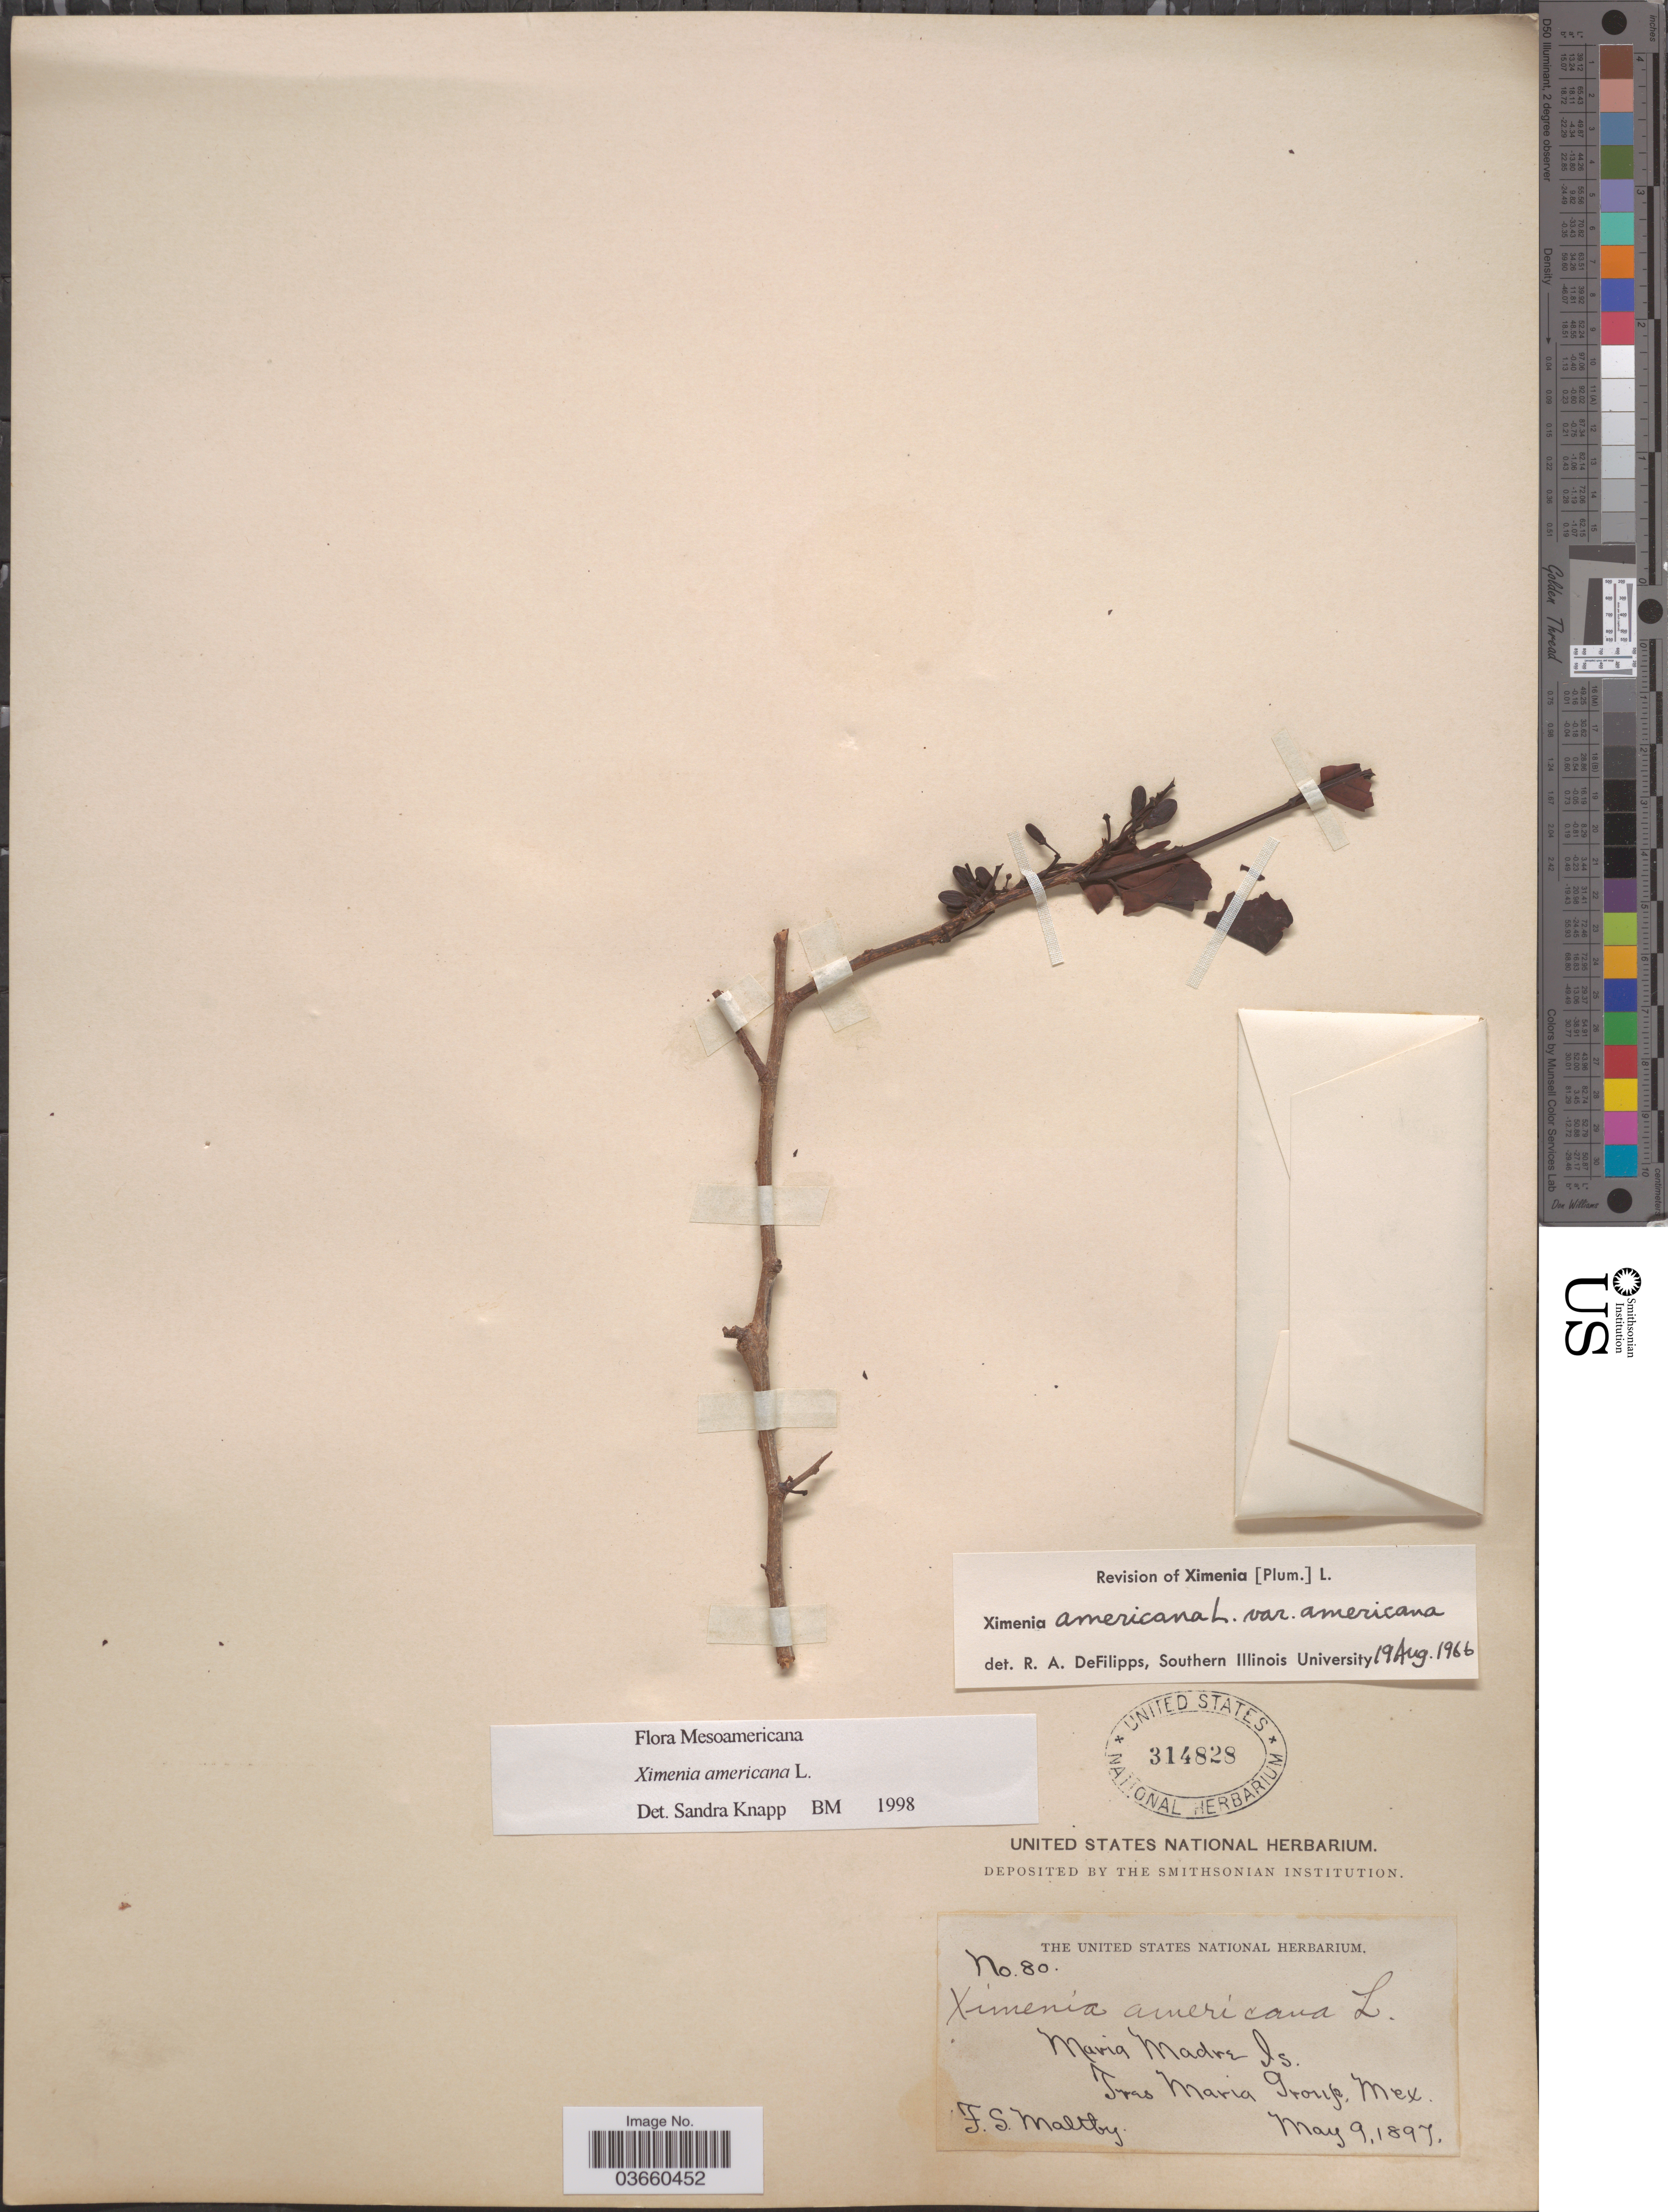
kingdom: Plantae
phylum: Tracheophyta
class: Magnoliopsida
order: Santalales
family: Ximeniaceae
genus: Ximenia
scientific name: Ximenia americana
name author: L.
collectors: F. S. Maltby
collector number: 80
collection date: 1897-05-09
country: Mexico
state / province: Nayarit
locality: Maria Madre Is. Tres Maria Group.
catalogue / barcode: US 314828